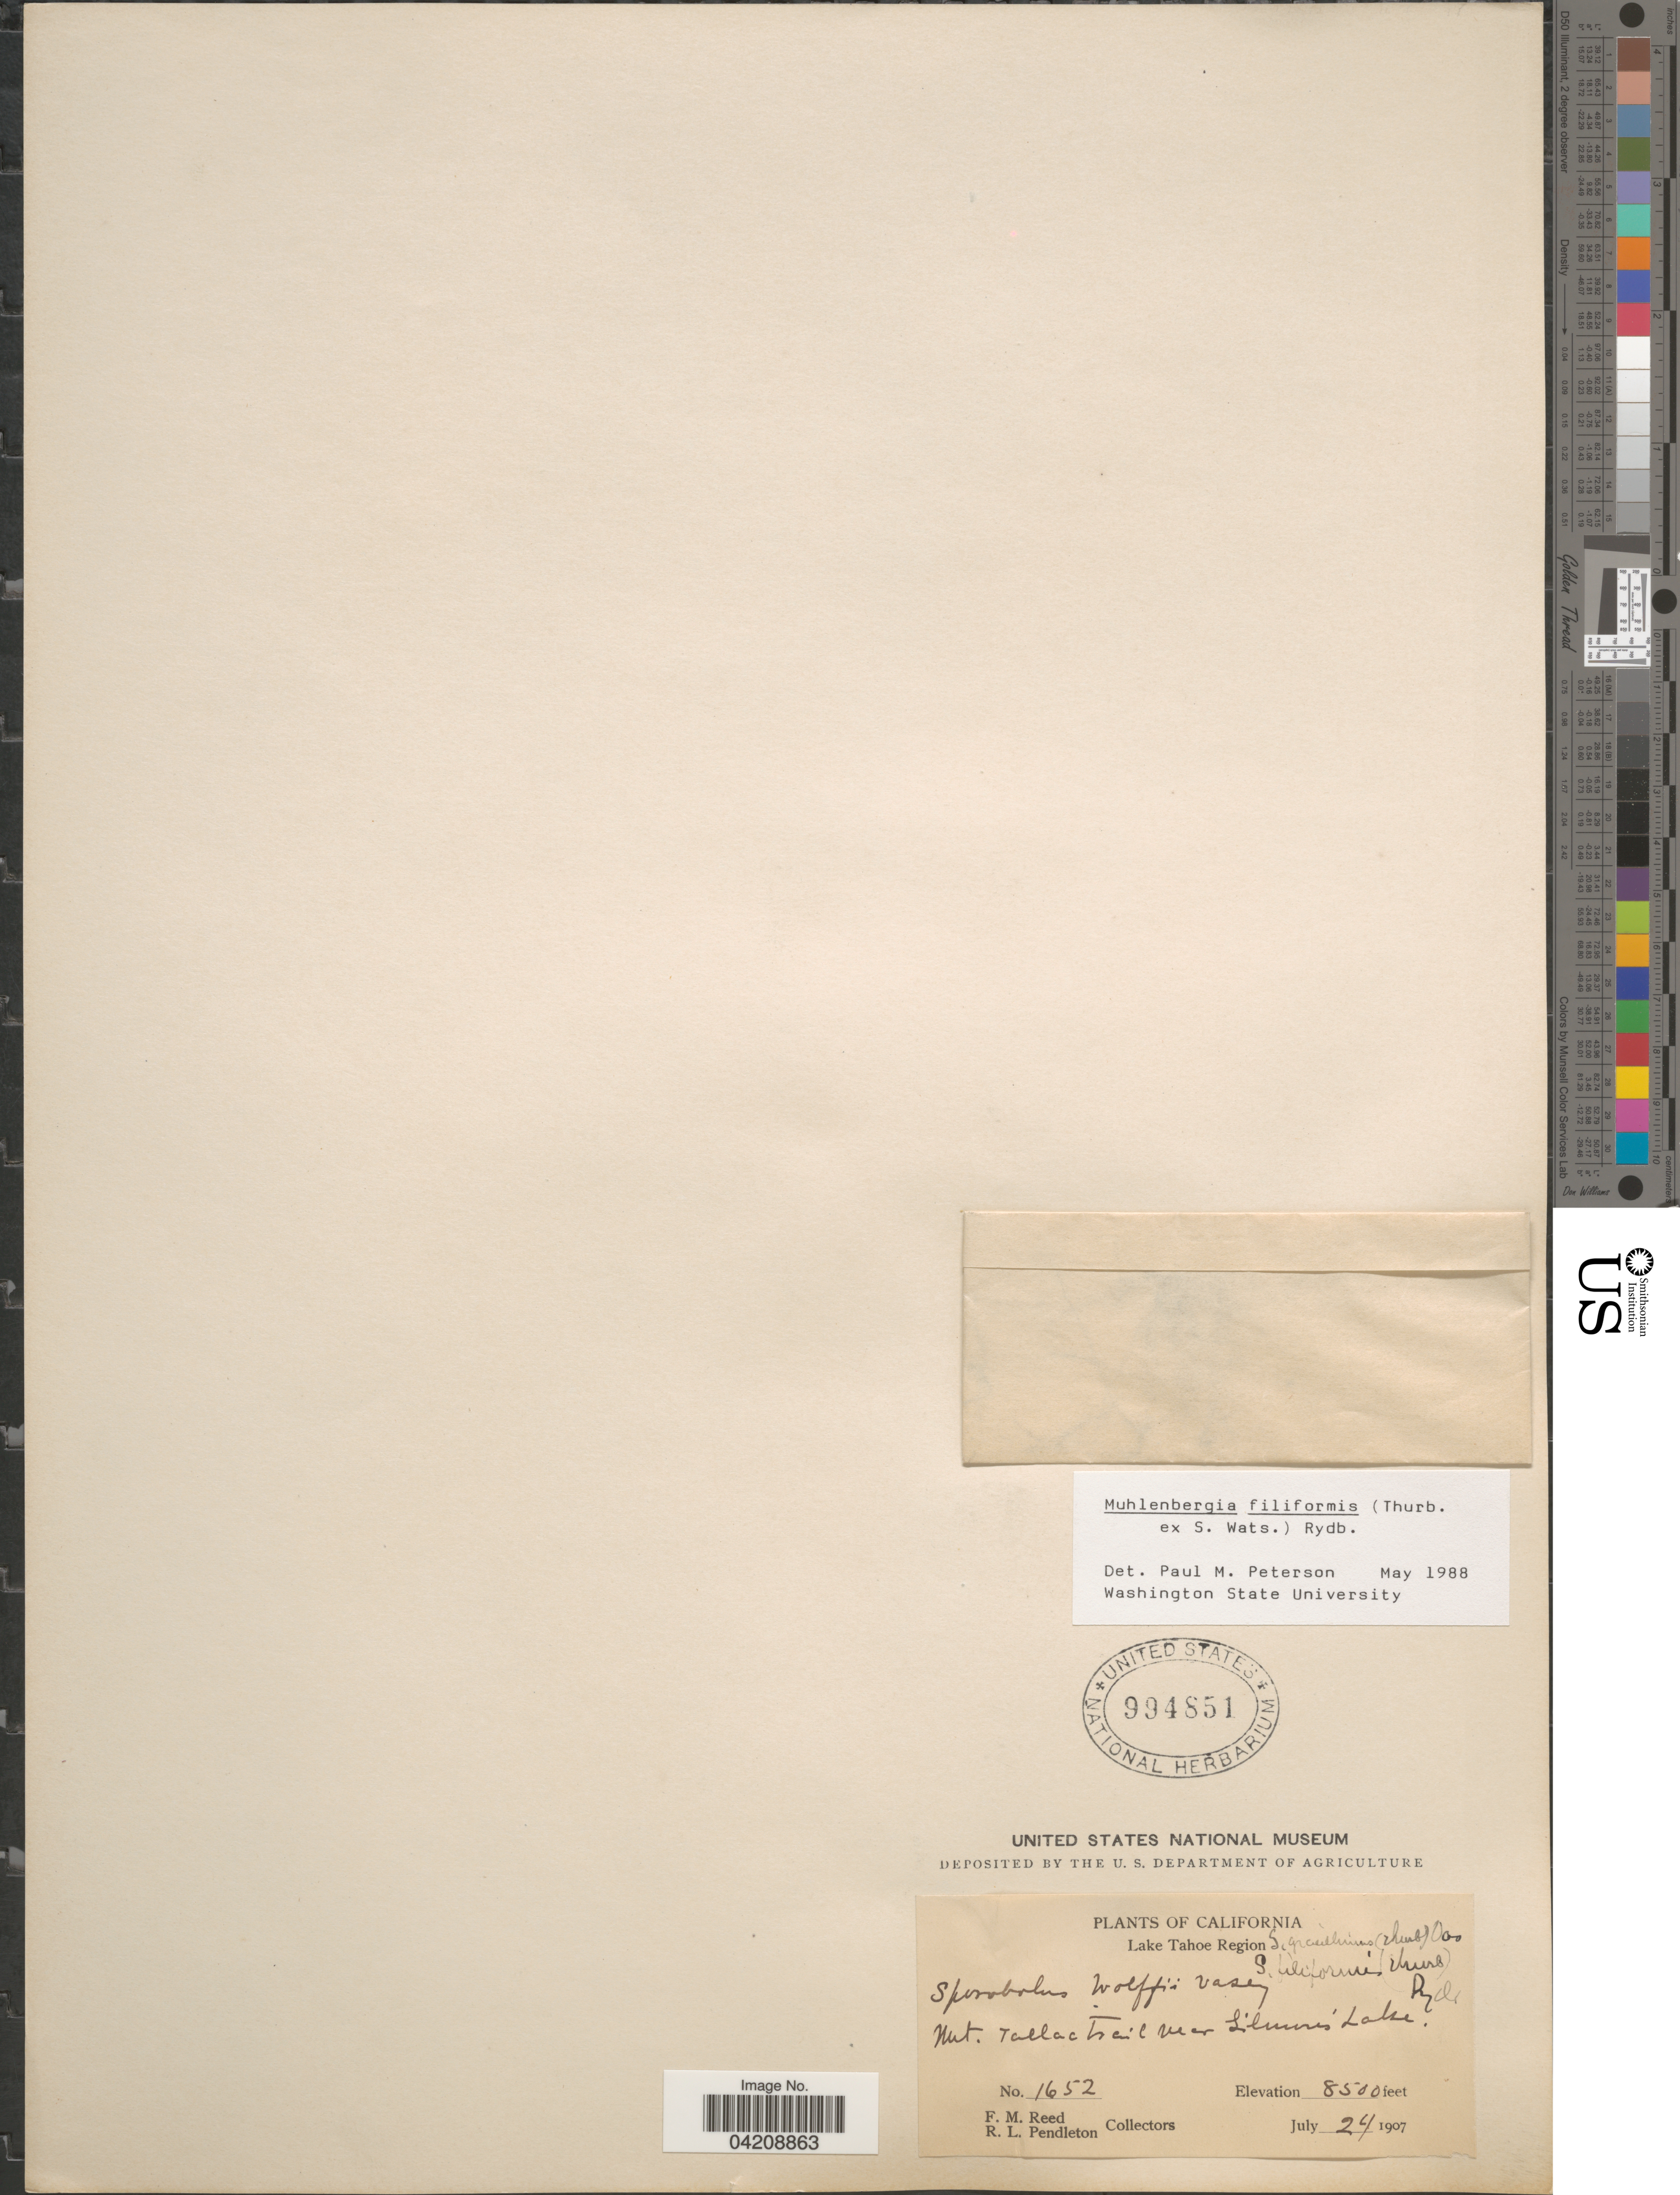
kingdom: Plantae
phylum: Tracheophyta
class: Liliopsida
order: Poales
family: Poaceae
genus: Muhlenbergia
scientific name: Muhlenbergia filiformis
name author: (Thurb. ex S. Watson) Rydb.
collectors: F. Reed & R. Pendleton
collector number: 1652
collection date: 1907-07-24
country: United States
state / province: California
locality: Lake Tahoe Region. Mt. Tallac Trail near Gilmore's Lake.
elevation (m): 2591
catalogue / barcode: US 994851